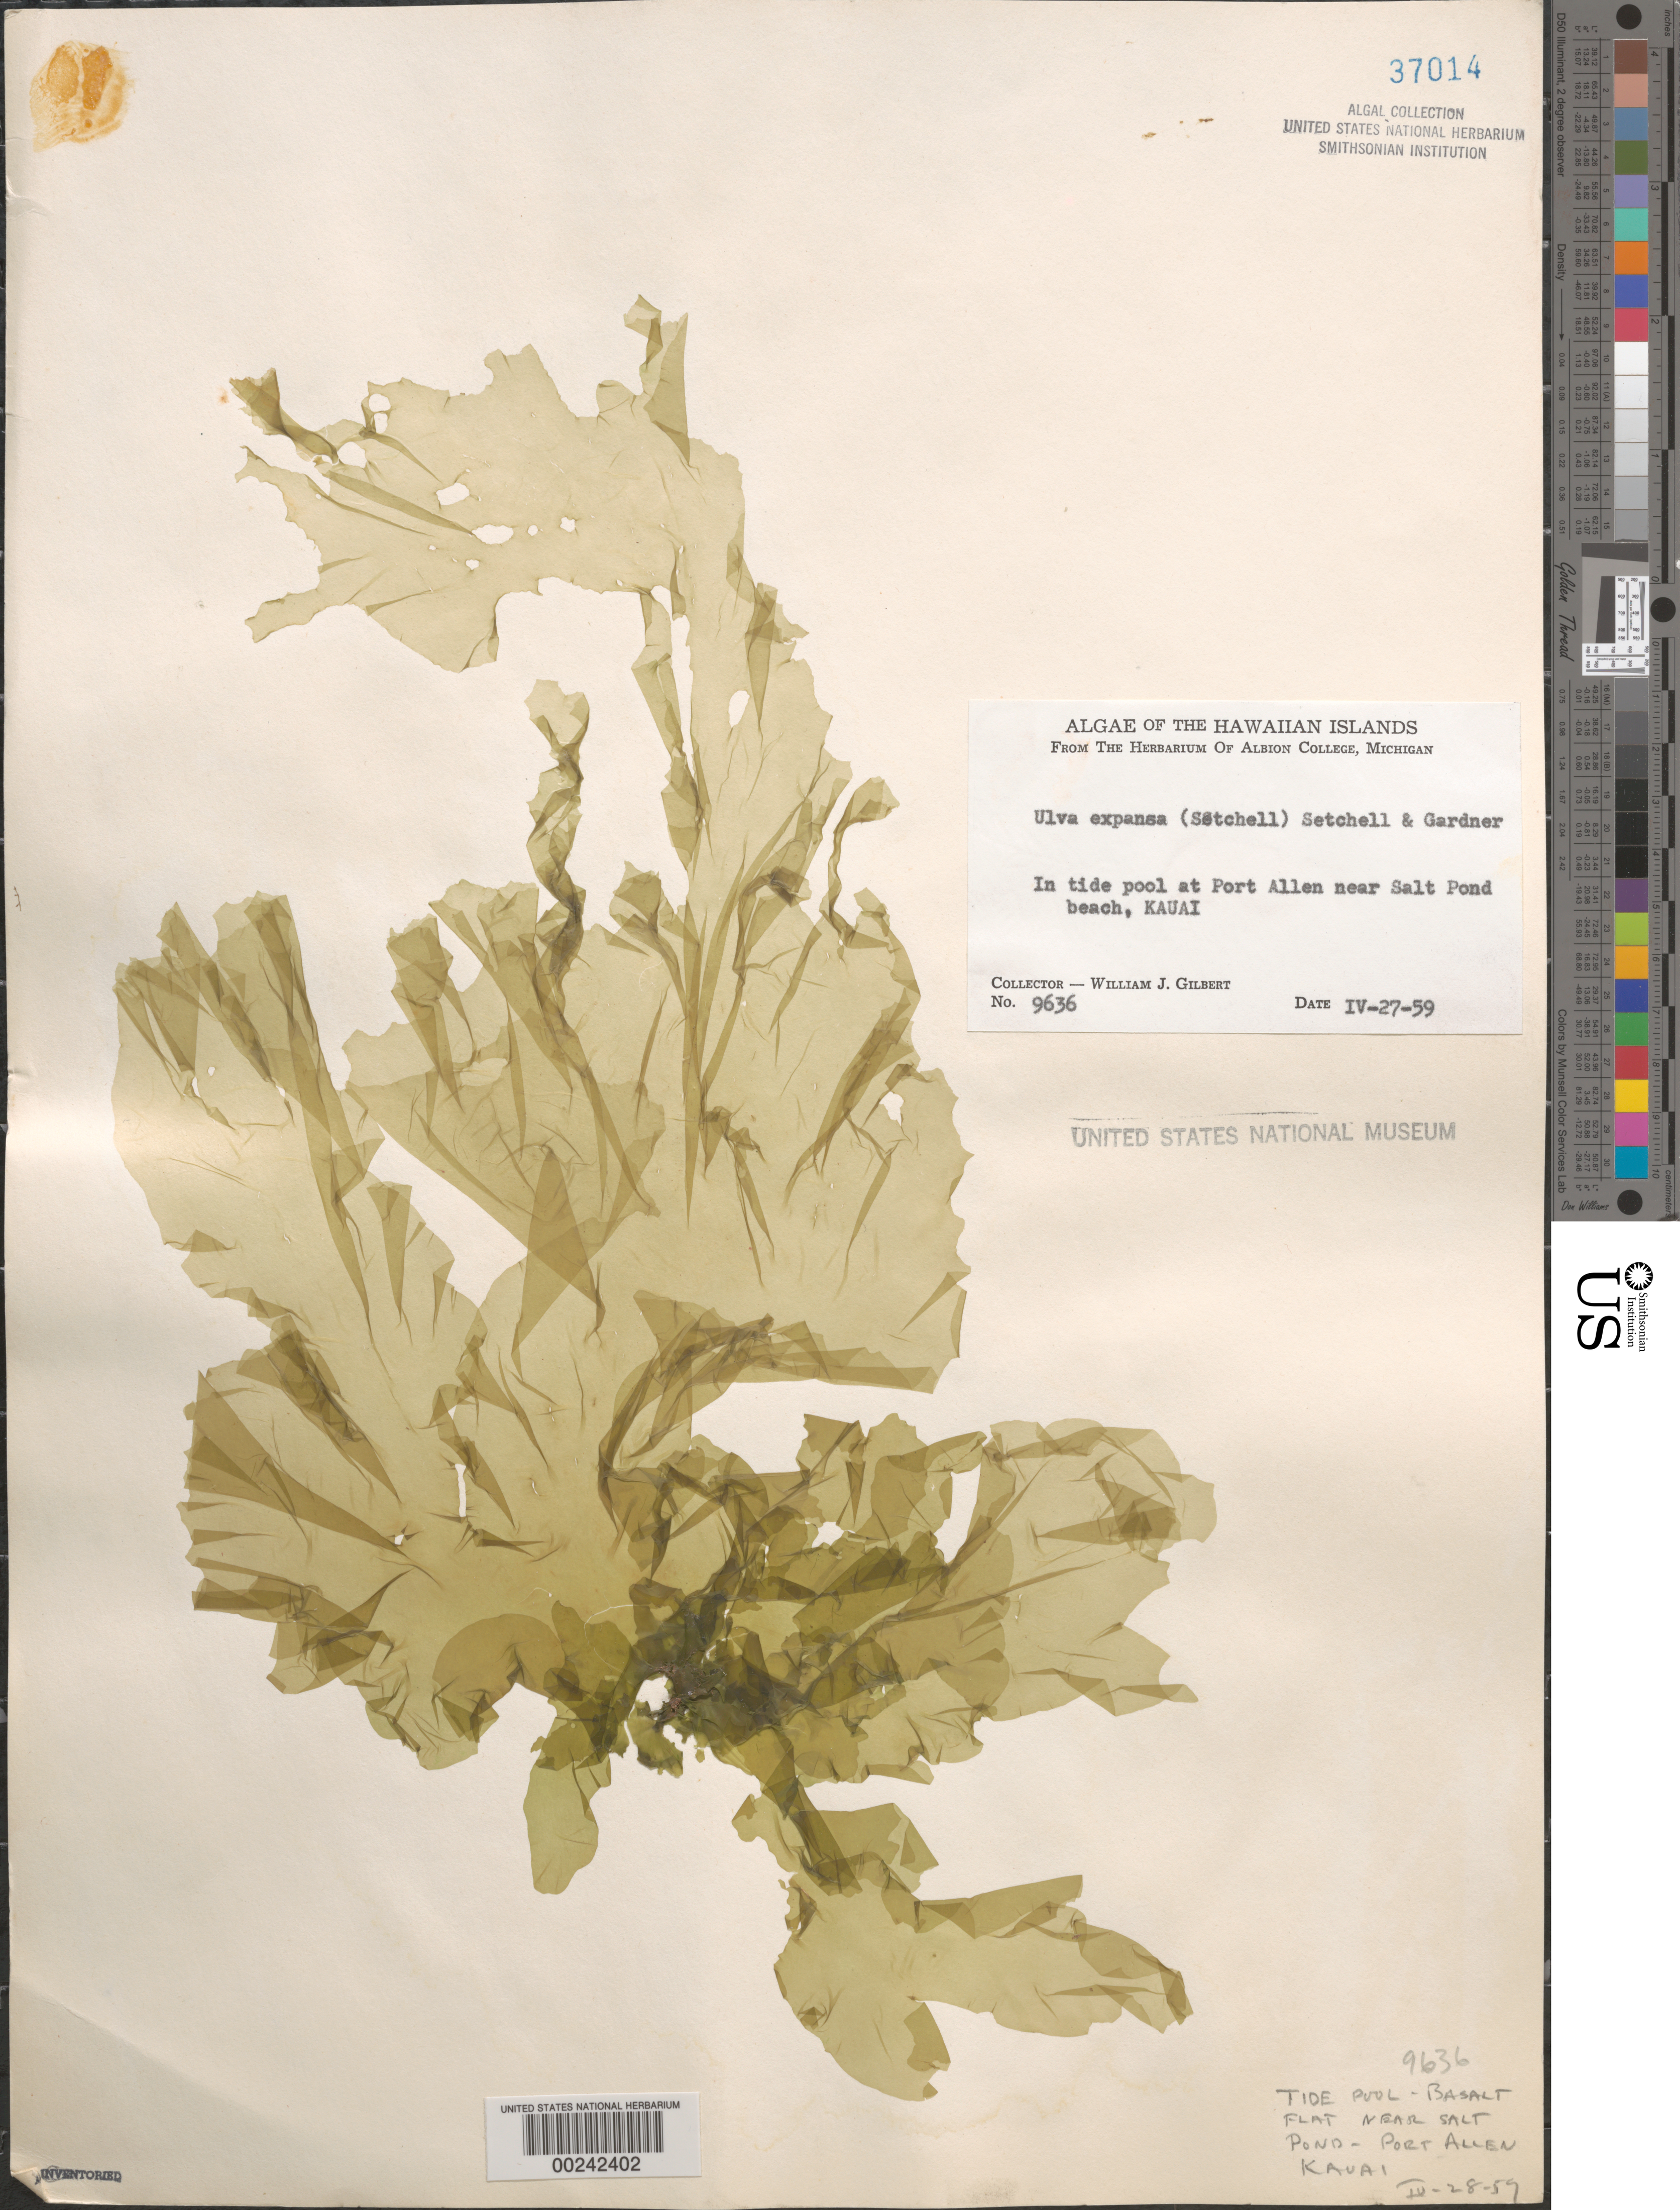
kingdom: Plantae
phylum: Chlorophyta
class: Ulvophyceae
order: Ulvales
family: Ulvaceae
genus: Ulva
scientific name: Ulva expansa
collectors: W. J. Gilbert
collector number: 9636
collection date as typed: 27 Apr 1959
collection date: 1959-04-27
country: United States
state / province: Hawaii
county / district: Kauai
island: Kaua'i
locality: Port Allen, near Salt Pond Beach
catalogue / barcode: US 37014